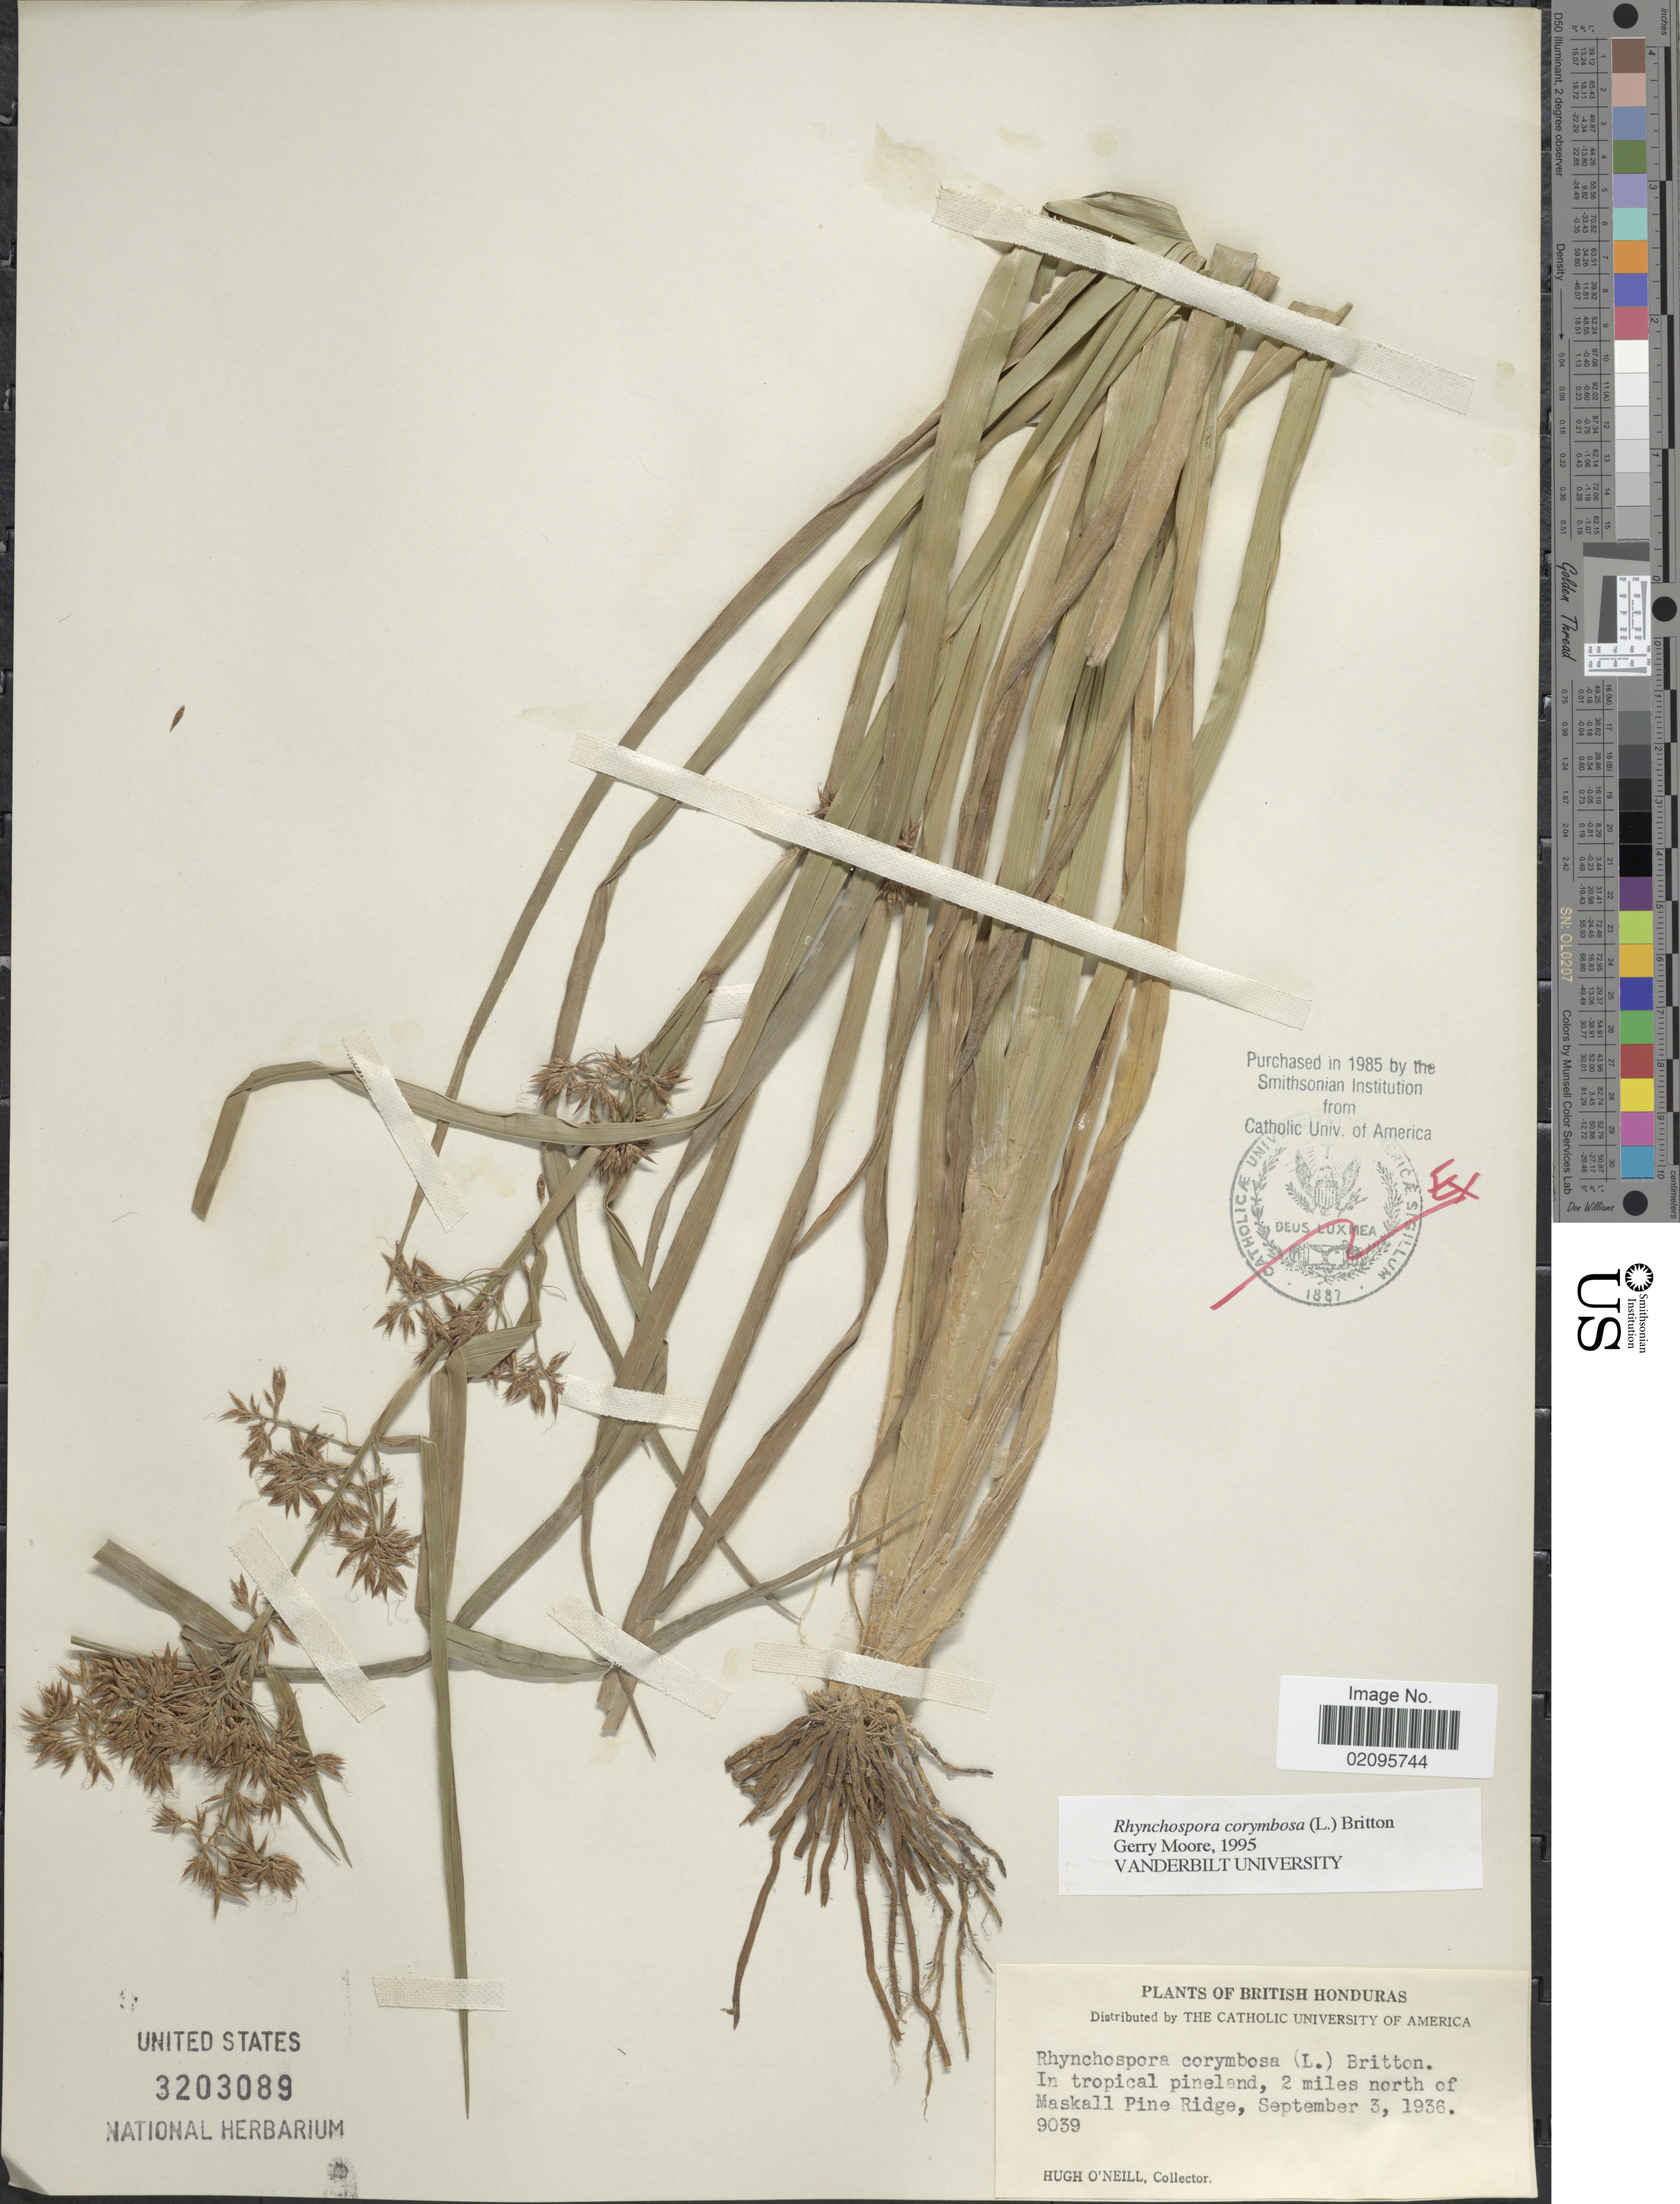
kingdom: Plantae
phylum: Tracheophyta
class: Liliopsida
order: Poales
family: Cyperaceae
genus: Rhynchospora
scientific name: Rhynchospora corymbosa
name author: (L.) Britton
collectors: H. O'Neill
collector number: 9039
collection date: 1936-09-03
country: Belize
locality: British Honduras, in tropical pineland, 2 miles north of Maskall Pine Ridge.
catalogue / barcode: US 3203089